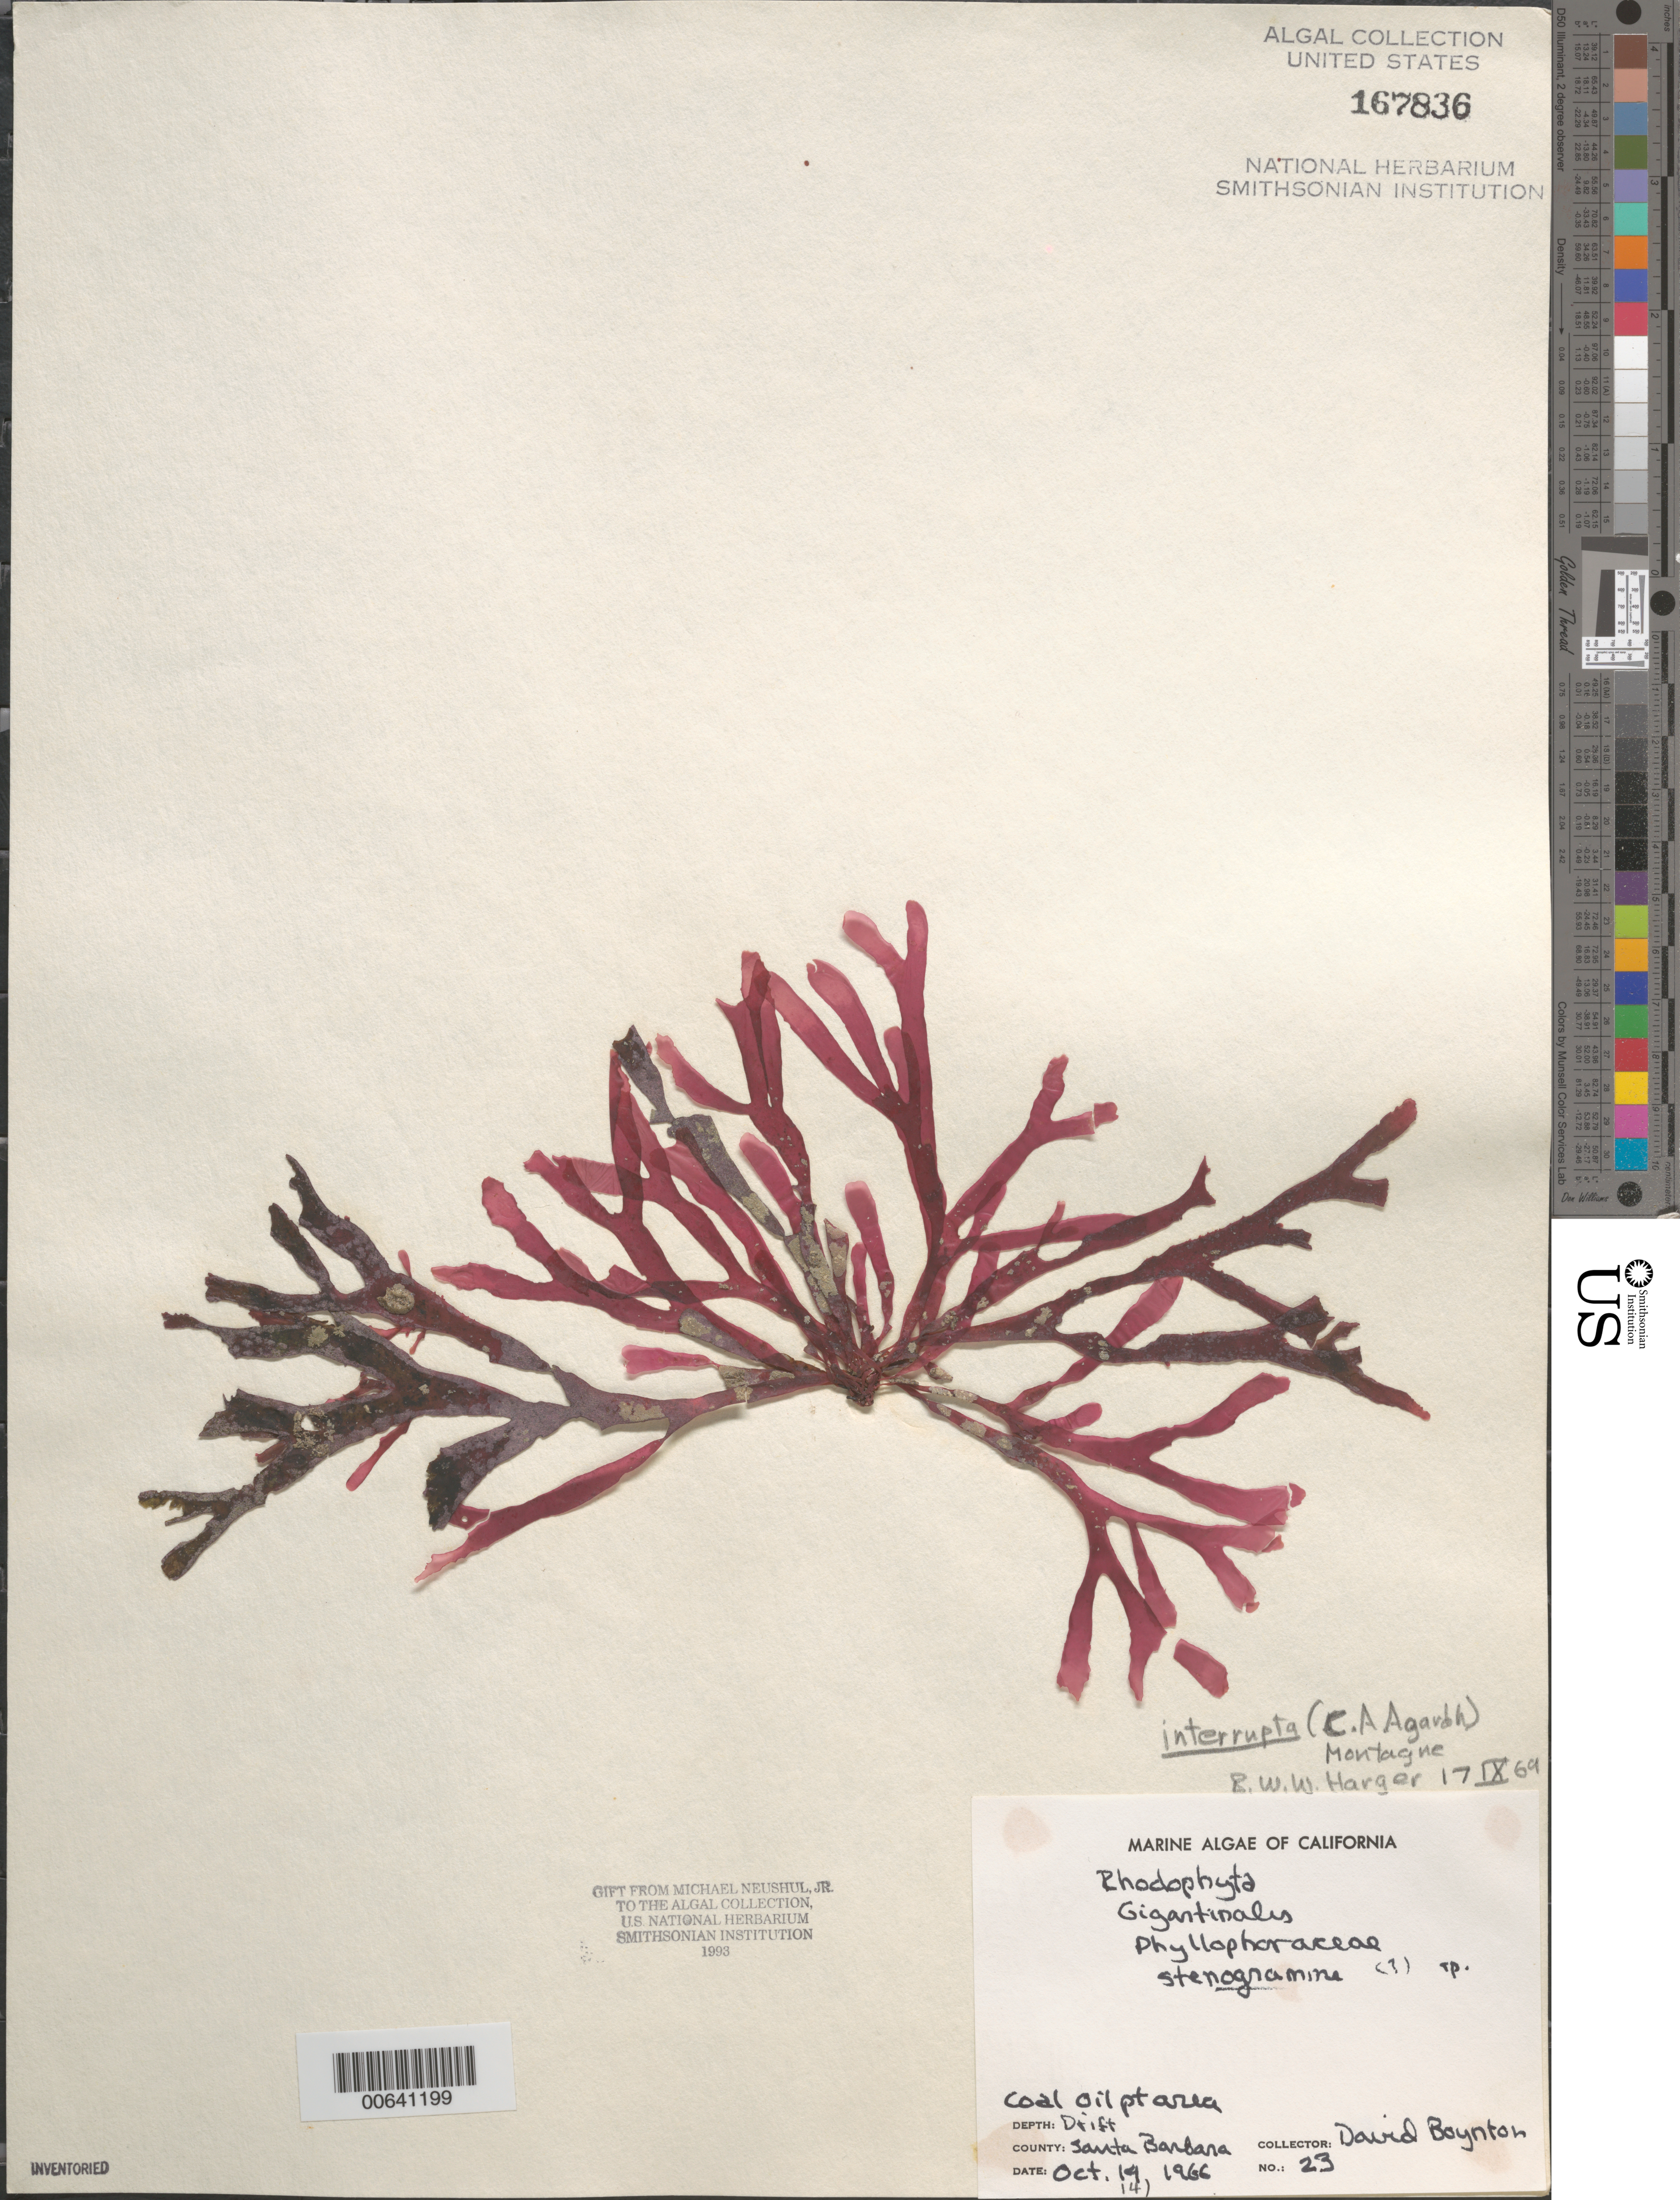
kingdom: Plantae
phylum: Rhodophyta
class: Florideophyceae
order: Gigartinales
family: Phyllophoraceae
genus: Stenogramma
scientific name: Stenogramma interruptum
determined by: Harger, B. W. W.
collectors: D. Boynton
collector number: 23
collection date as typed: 14 Oct 1966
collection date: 1966-10-14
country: United States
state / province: California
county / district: Santa Barbara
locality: Coal Oil Point area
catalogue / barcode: US 167836